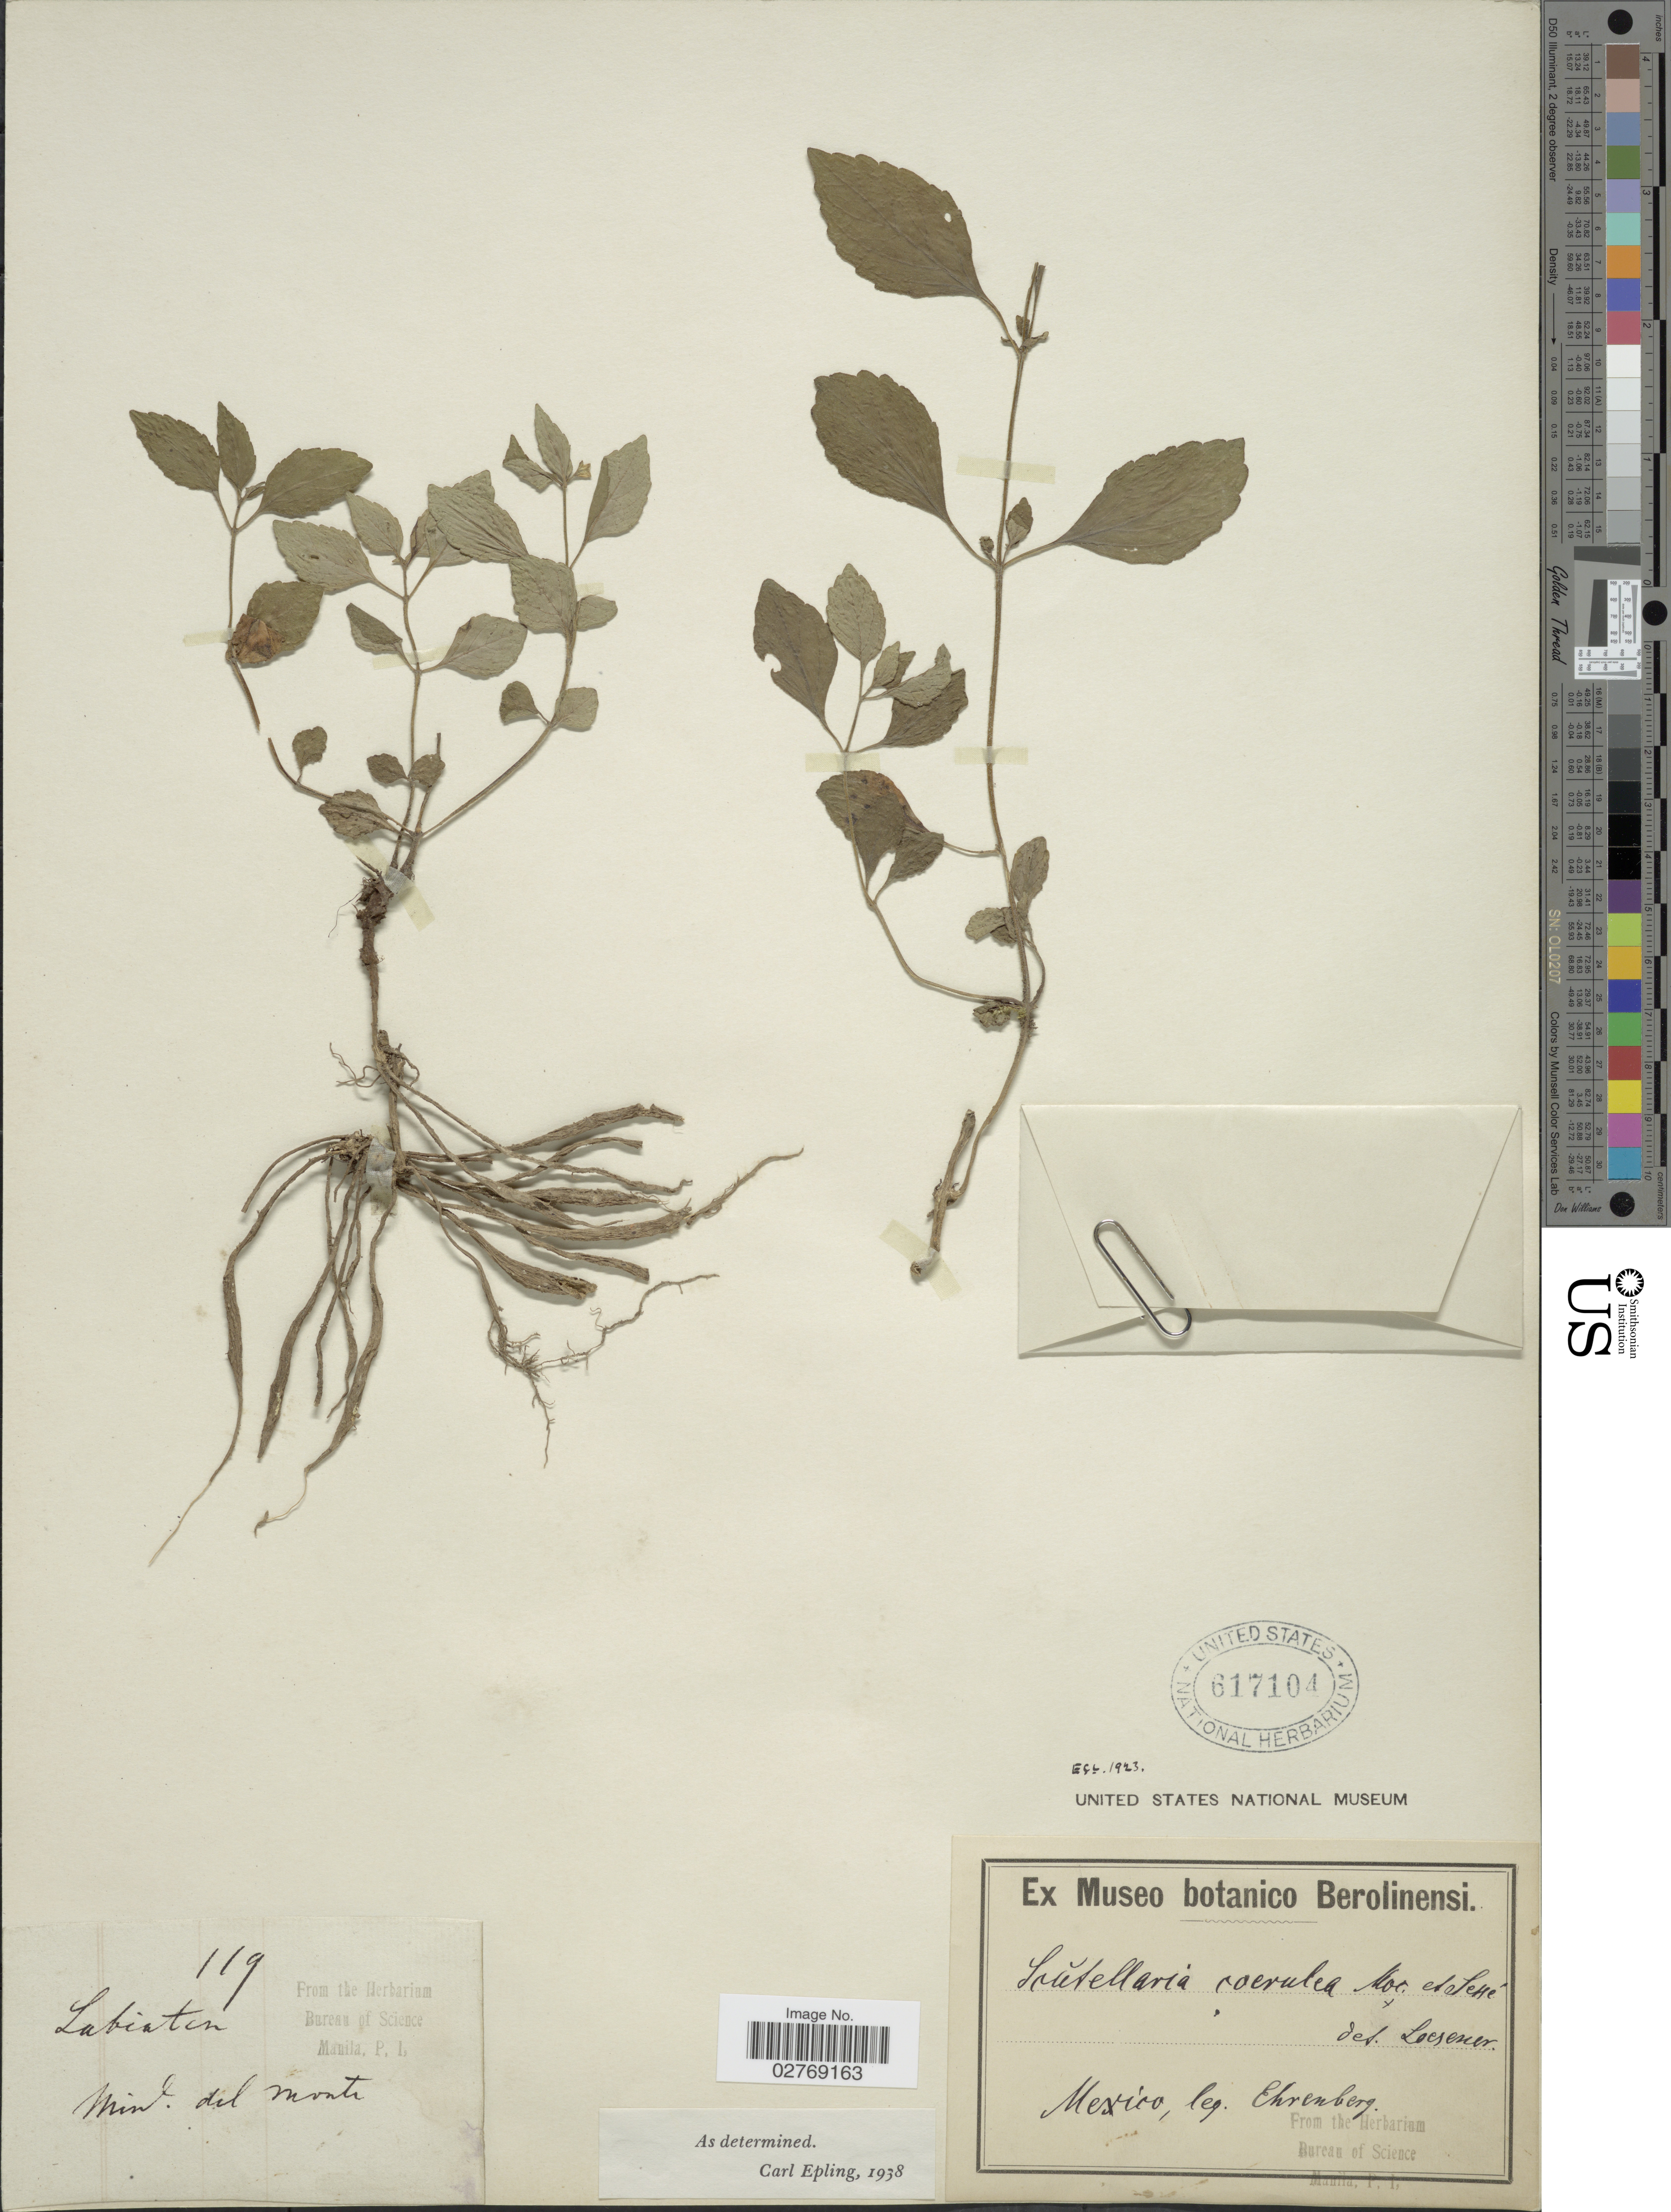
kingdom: Plantae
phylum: Tracheophyta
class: Magnoliopsida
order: Lamiales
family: Lamiaceae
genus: Scutellaria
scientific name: Scutellaria dumetorum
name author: Schltdl.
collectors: Ehrenberg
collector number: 119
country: Mexico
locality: Min. del monte.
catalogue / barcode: US 617104